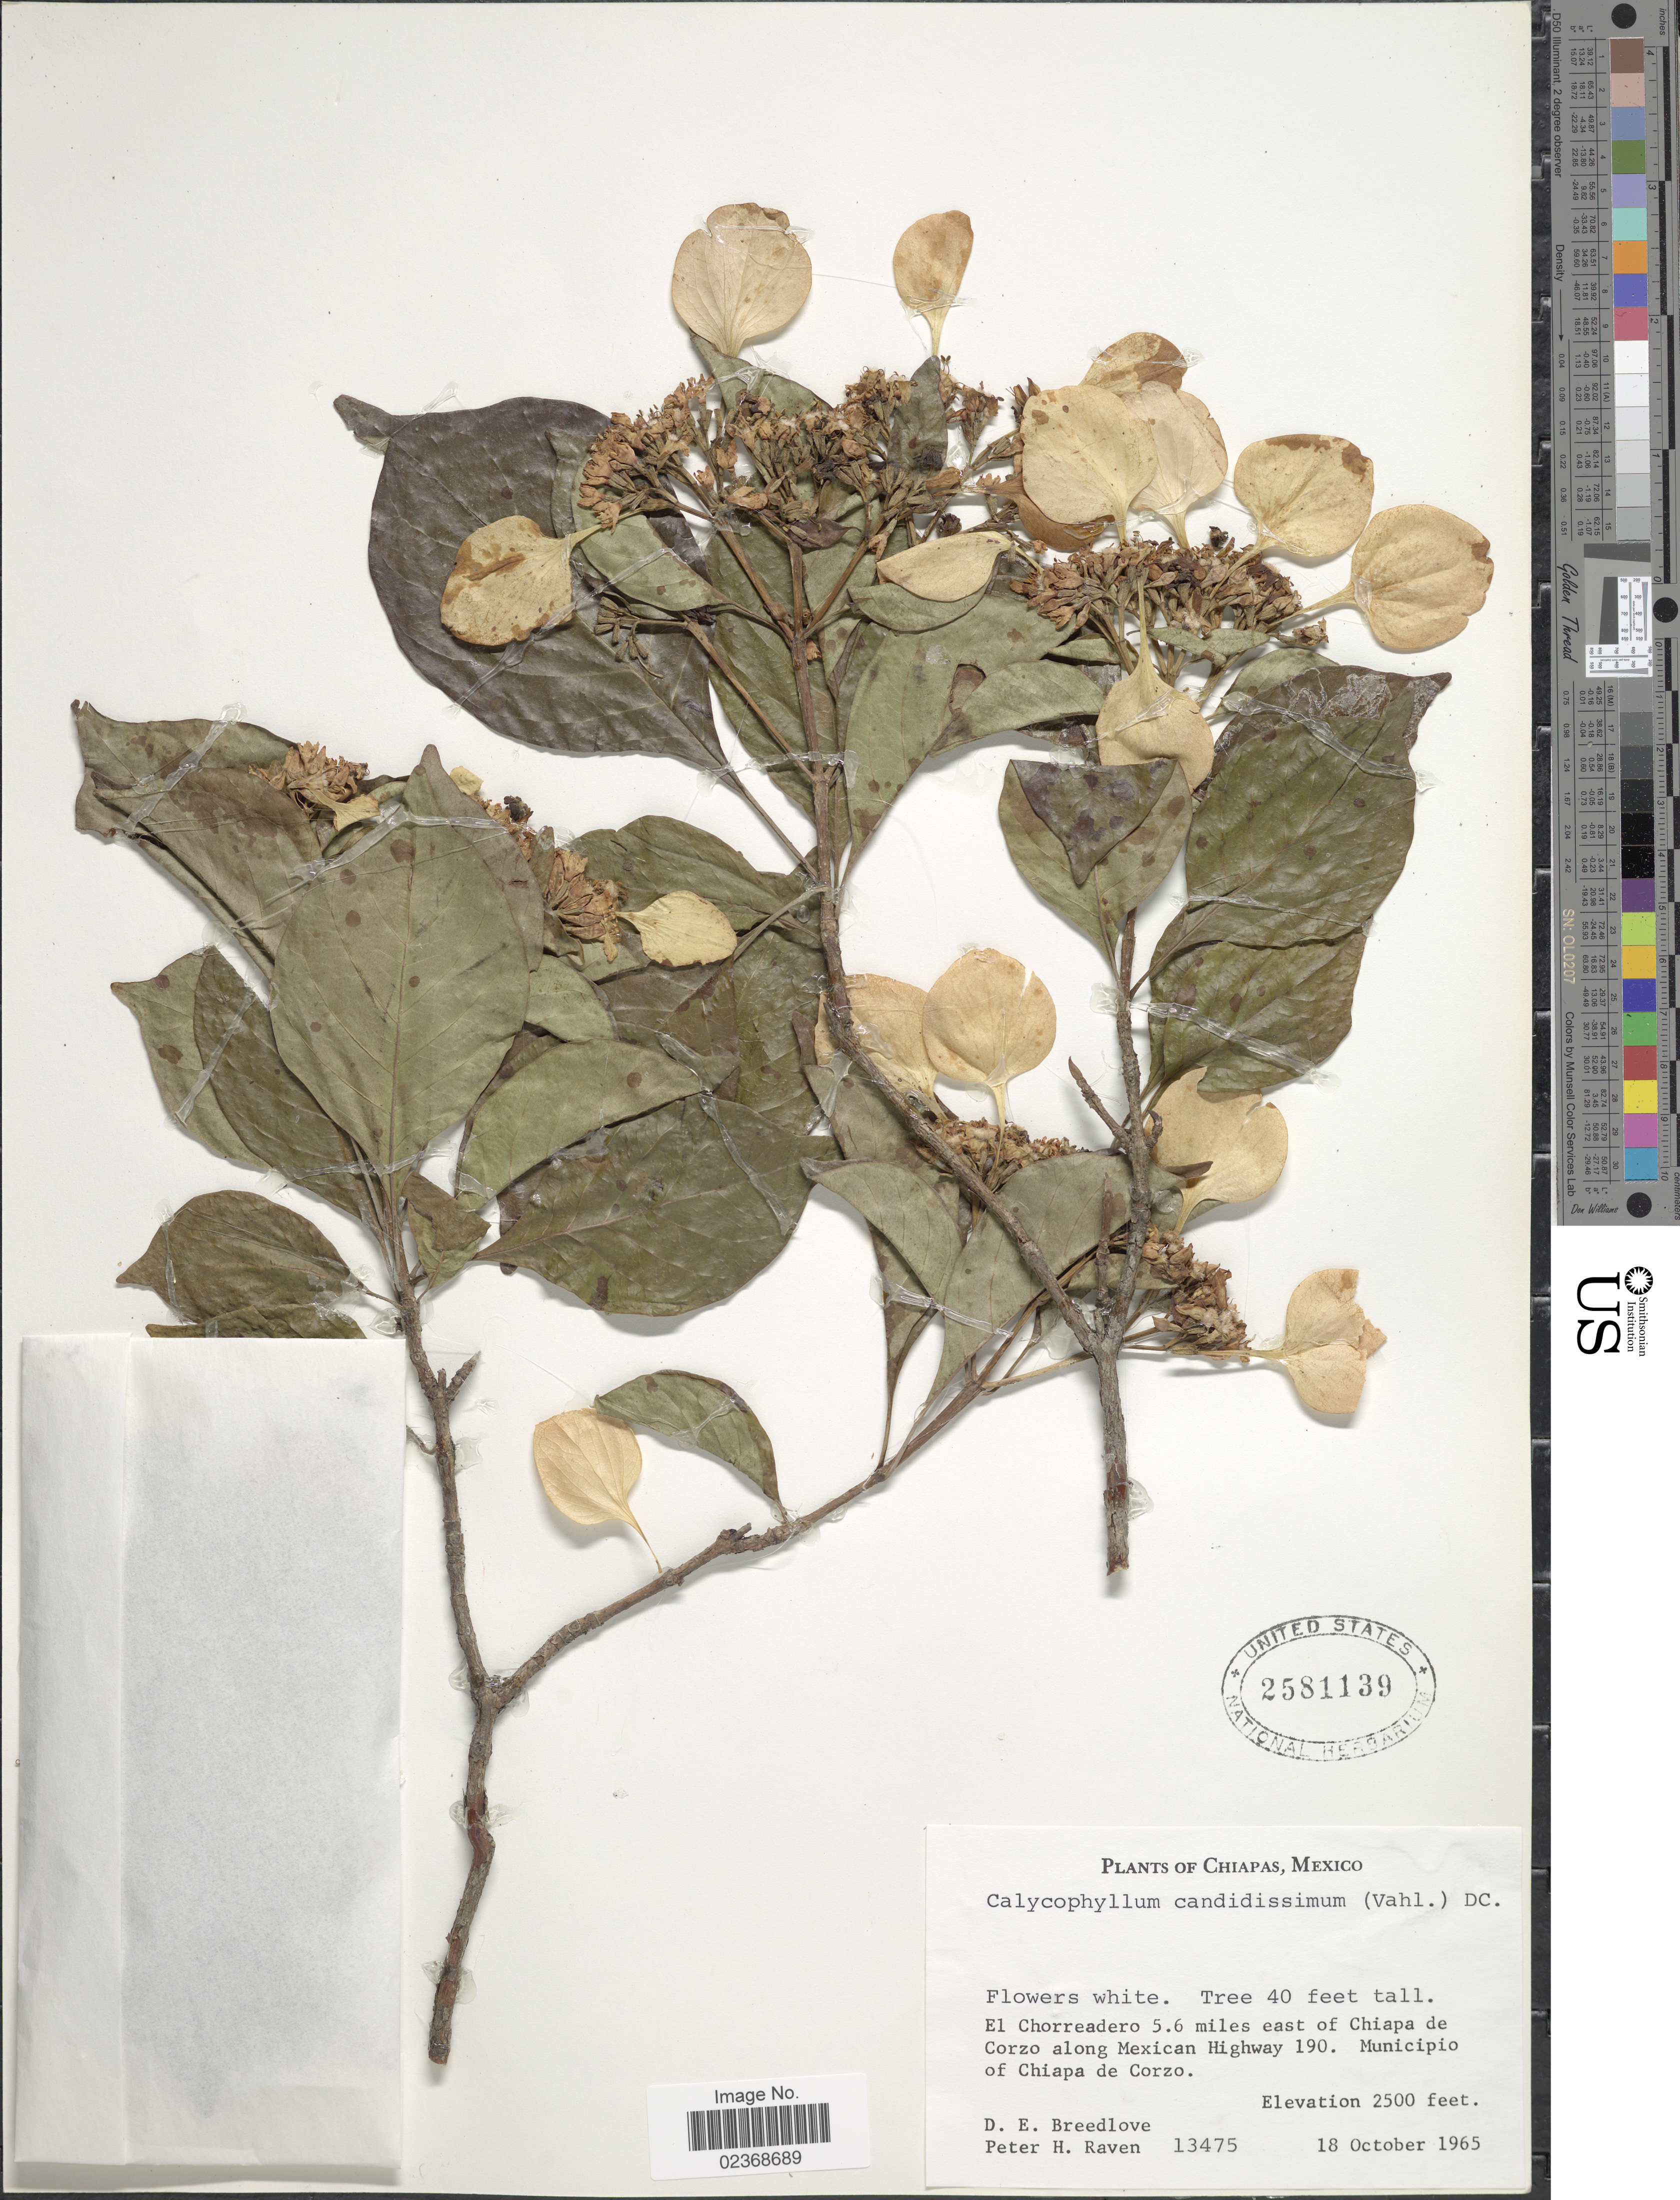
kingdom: Plantae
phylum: Tracheophyta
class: Magnoliopsida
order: Gentianales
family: Rubiaceae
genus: Calycophyllum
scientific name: Calycophyllum candidissimum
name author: (Vahl) DC.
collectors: D. E. Breedlove & P. Raven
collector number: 13475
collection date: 1965-10-18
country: Mexico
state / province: Chiapas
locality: El Chorreadero 5.6 miles east of Chiapa de Corzo along Mexican Highway 190. Municipio of Chiapa de Corzo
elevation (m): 762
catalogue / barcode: US 2581139